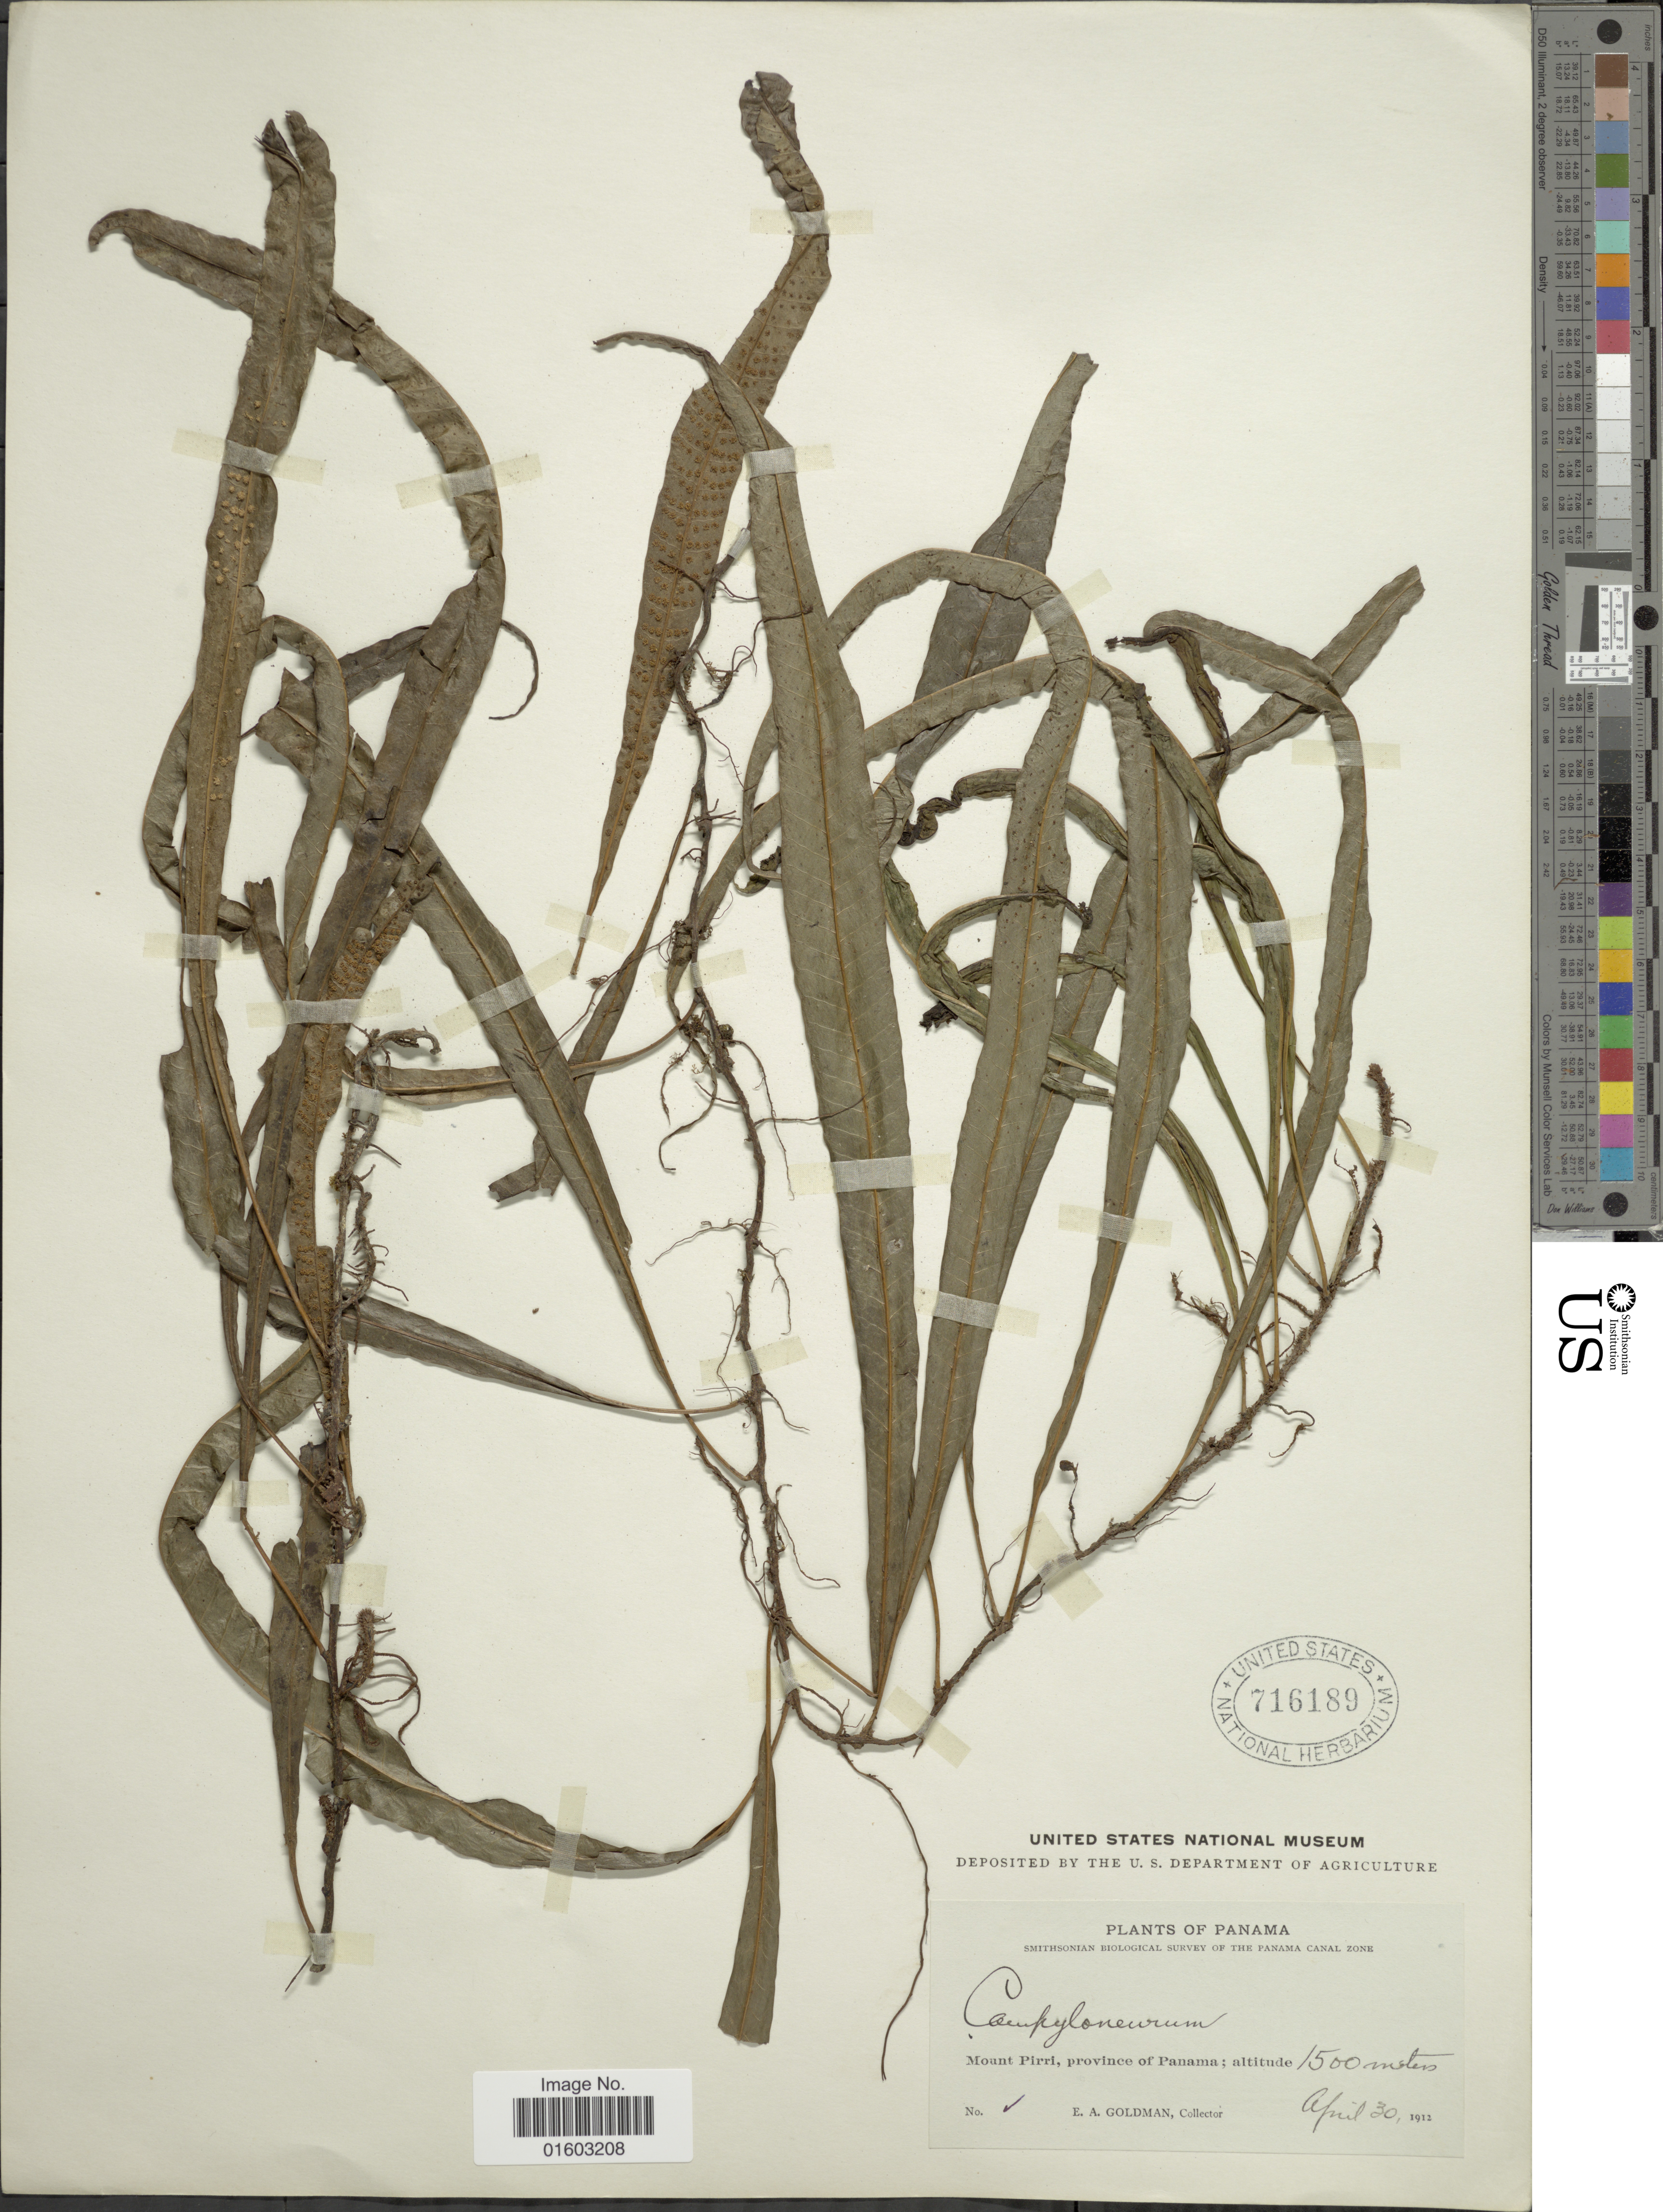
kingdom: Plantae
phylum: Tracheophyta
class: Polypodiopsida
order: Polypodiales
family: Polypodiaceae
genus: Campyloneurum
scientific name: Campyloneurum serpentinum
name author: (Christ) Ching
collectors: E. A. Goldman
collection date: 1912-04-30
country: Panama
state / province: Panamá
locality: Mount Pirri, province of Panama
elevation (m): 1500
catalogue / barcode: US 716189